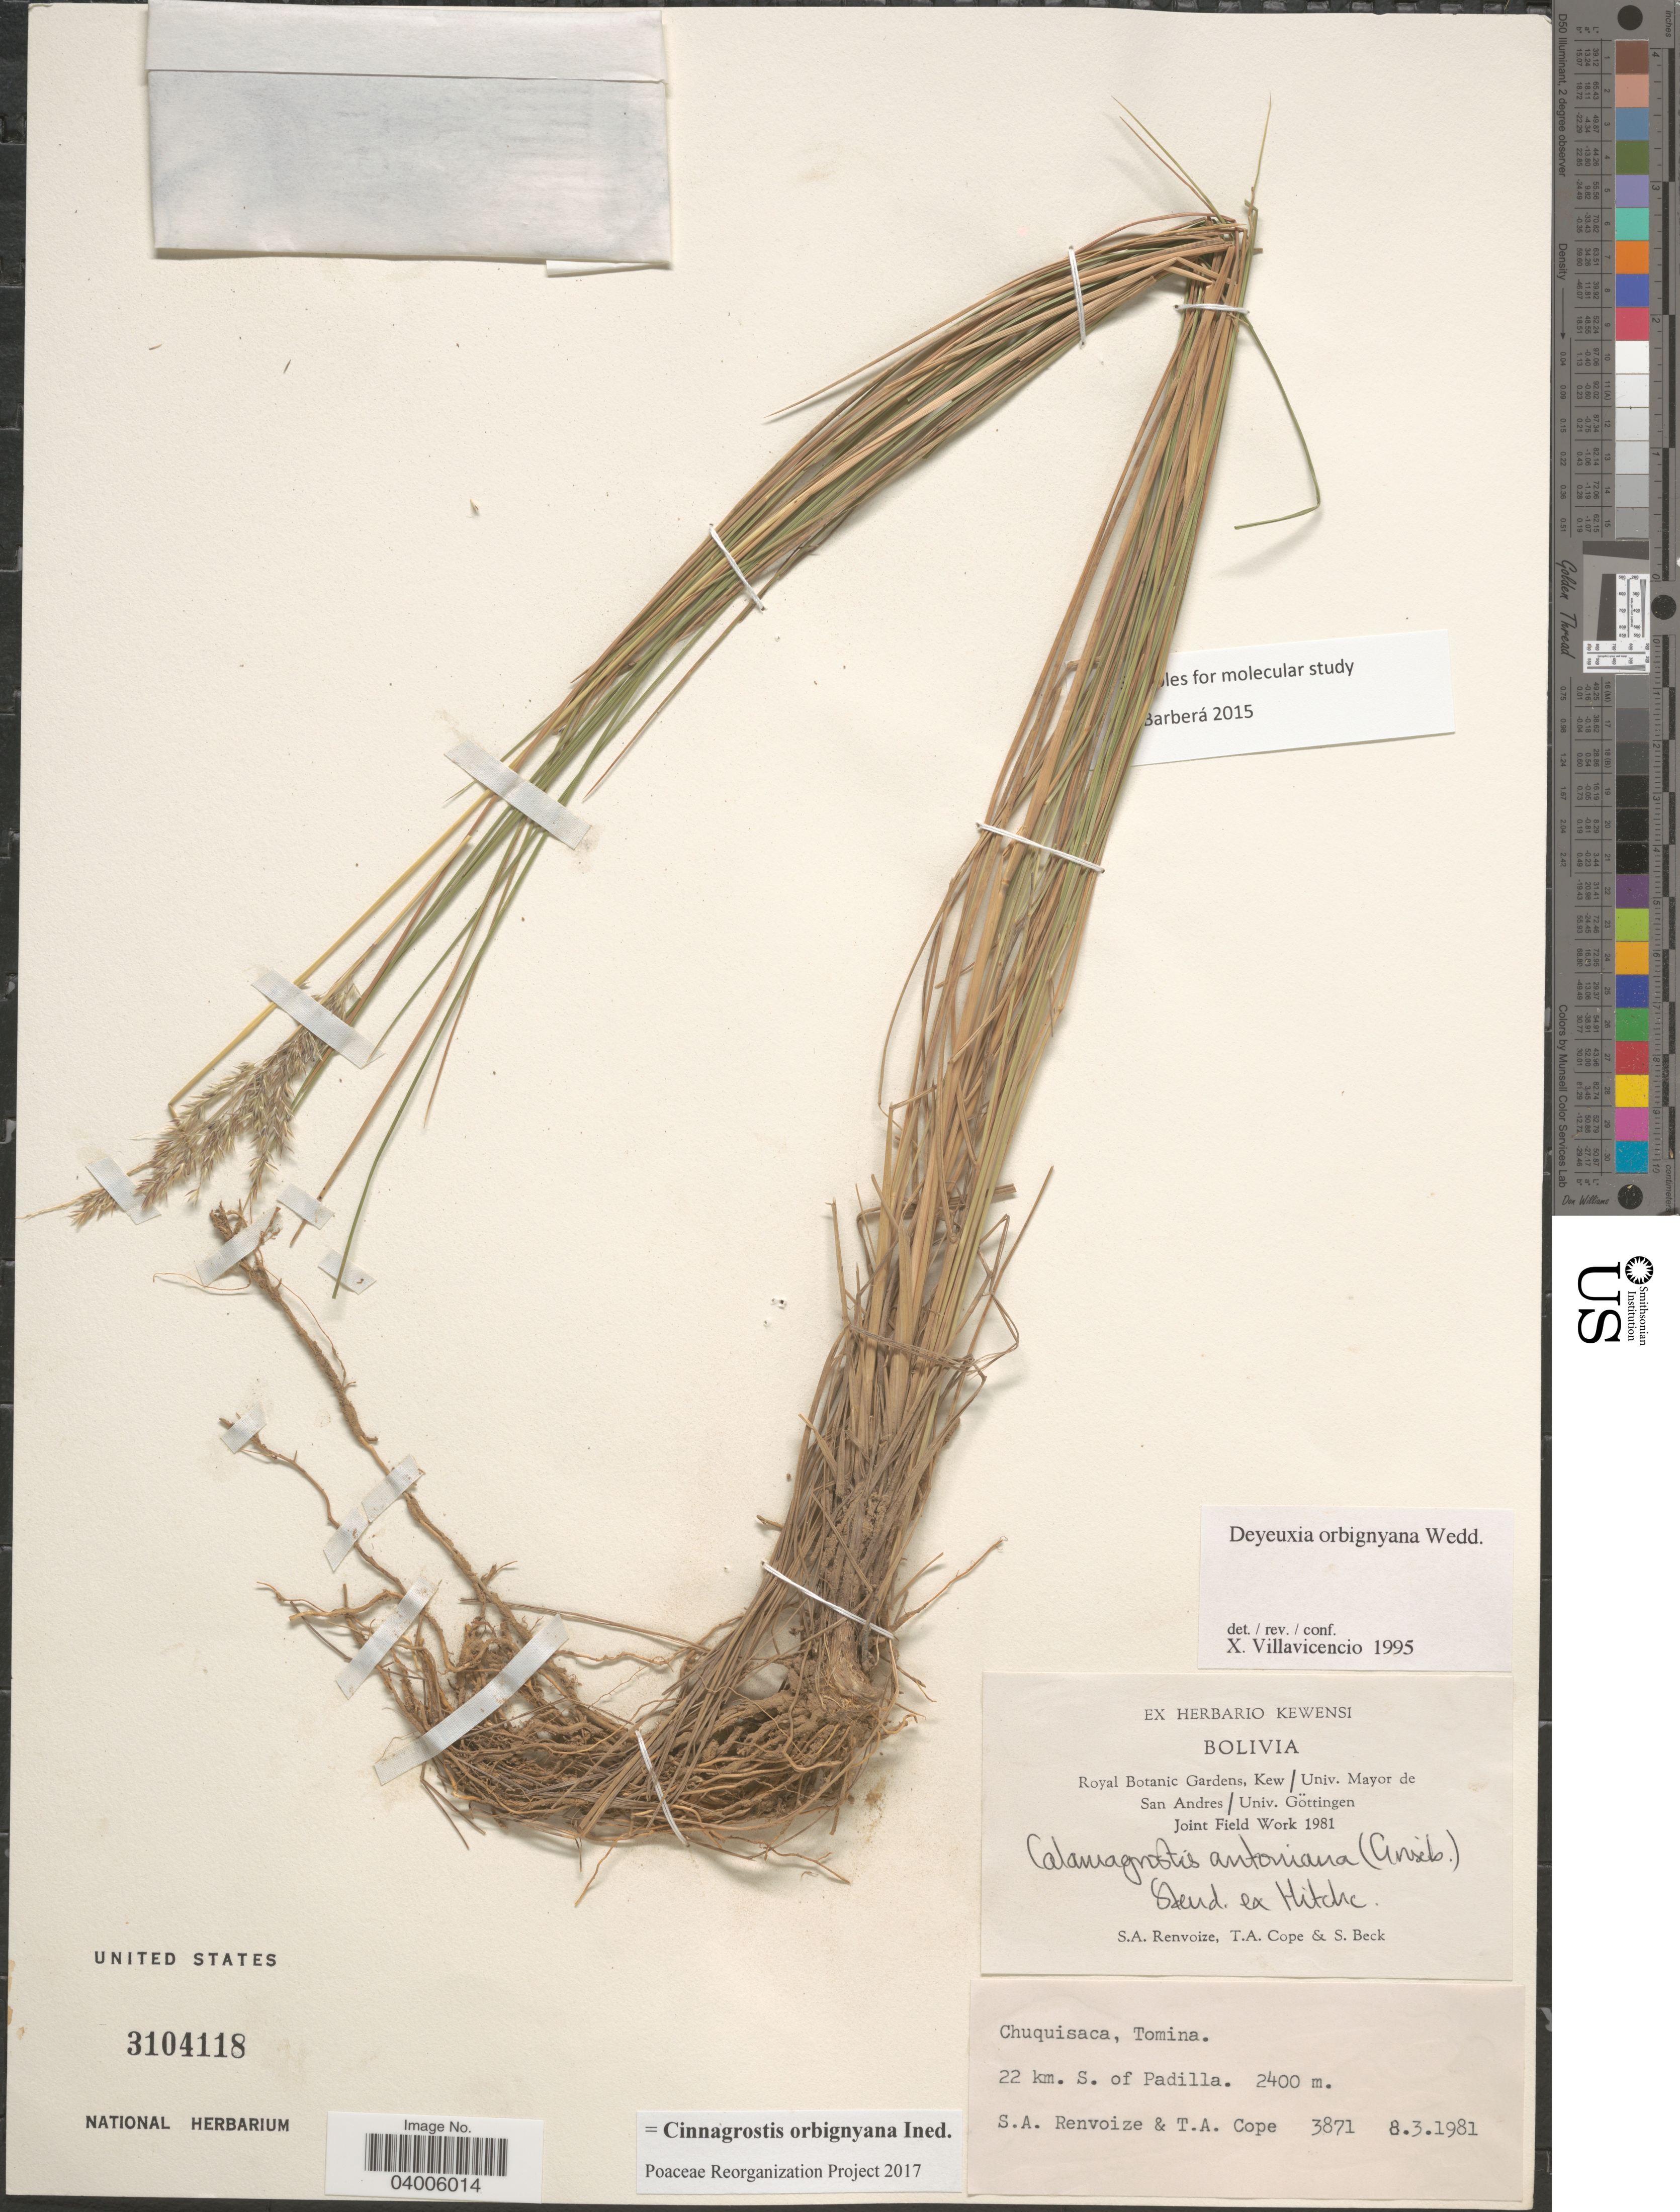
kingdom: Plantae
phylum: Tracheophyta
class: Liliopsida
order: Poales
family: Poaceae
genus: Cinnagrostis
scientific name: Cinnagrostis orbignyana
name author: (Wedd.) P.M. Peterson et al.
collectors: S. A. Renvoize, T. A. Cope & S. G. Beck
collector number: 3871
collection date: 1981-03-08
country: Bolivia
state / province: Chuquisaca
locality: Tomina. 22 km. S. of Padilla.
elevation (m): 2400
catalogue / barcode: US 3104118